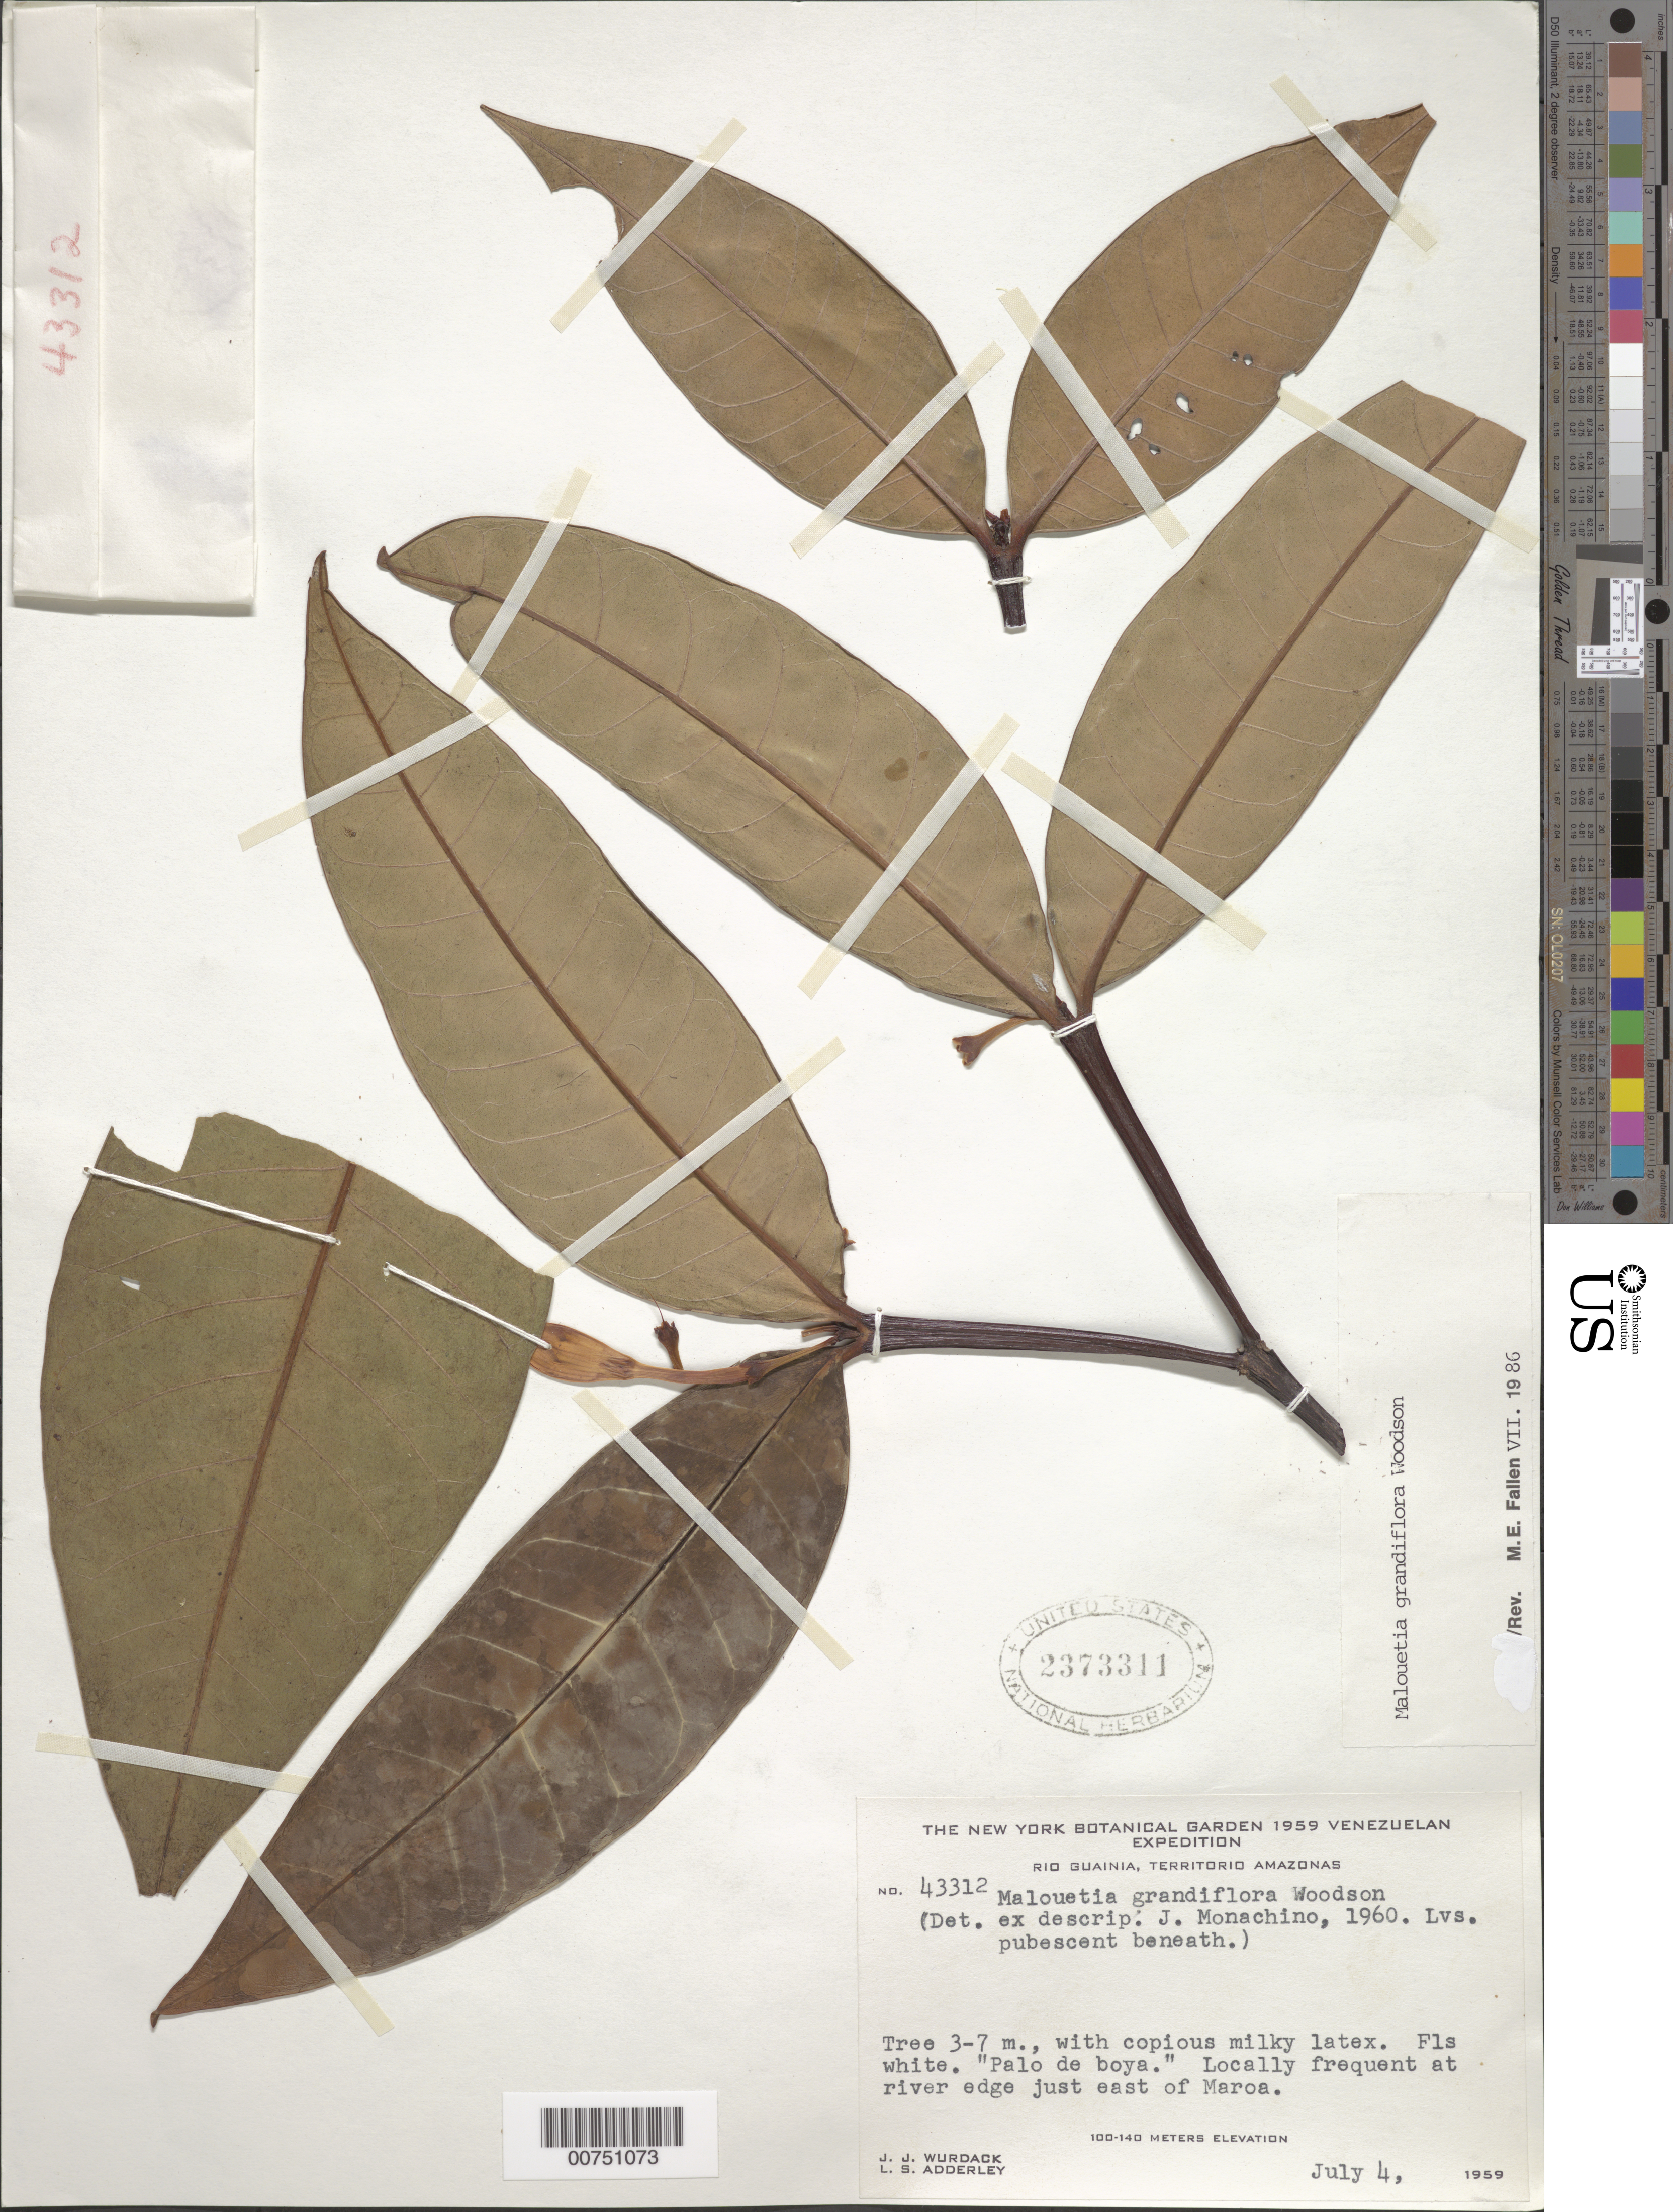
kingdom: Plantae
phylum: Tracheophyta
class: Magnoliopsida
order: Gentianales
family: Apocynaceae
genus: Malouetia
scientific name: Malouetia grandiflora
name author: Woodson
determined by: Monachino, J. V.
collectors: J. J. Wurdack & L. S. Adderley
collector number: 43312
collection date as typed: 4-Jul-59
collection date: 1959-07-04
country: Venezuela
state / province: Amazonas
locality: Río Guainía, E of Maroa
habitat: River edge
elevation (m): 100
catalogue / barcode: US 2373311